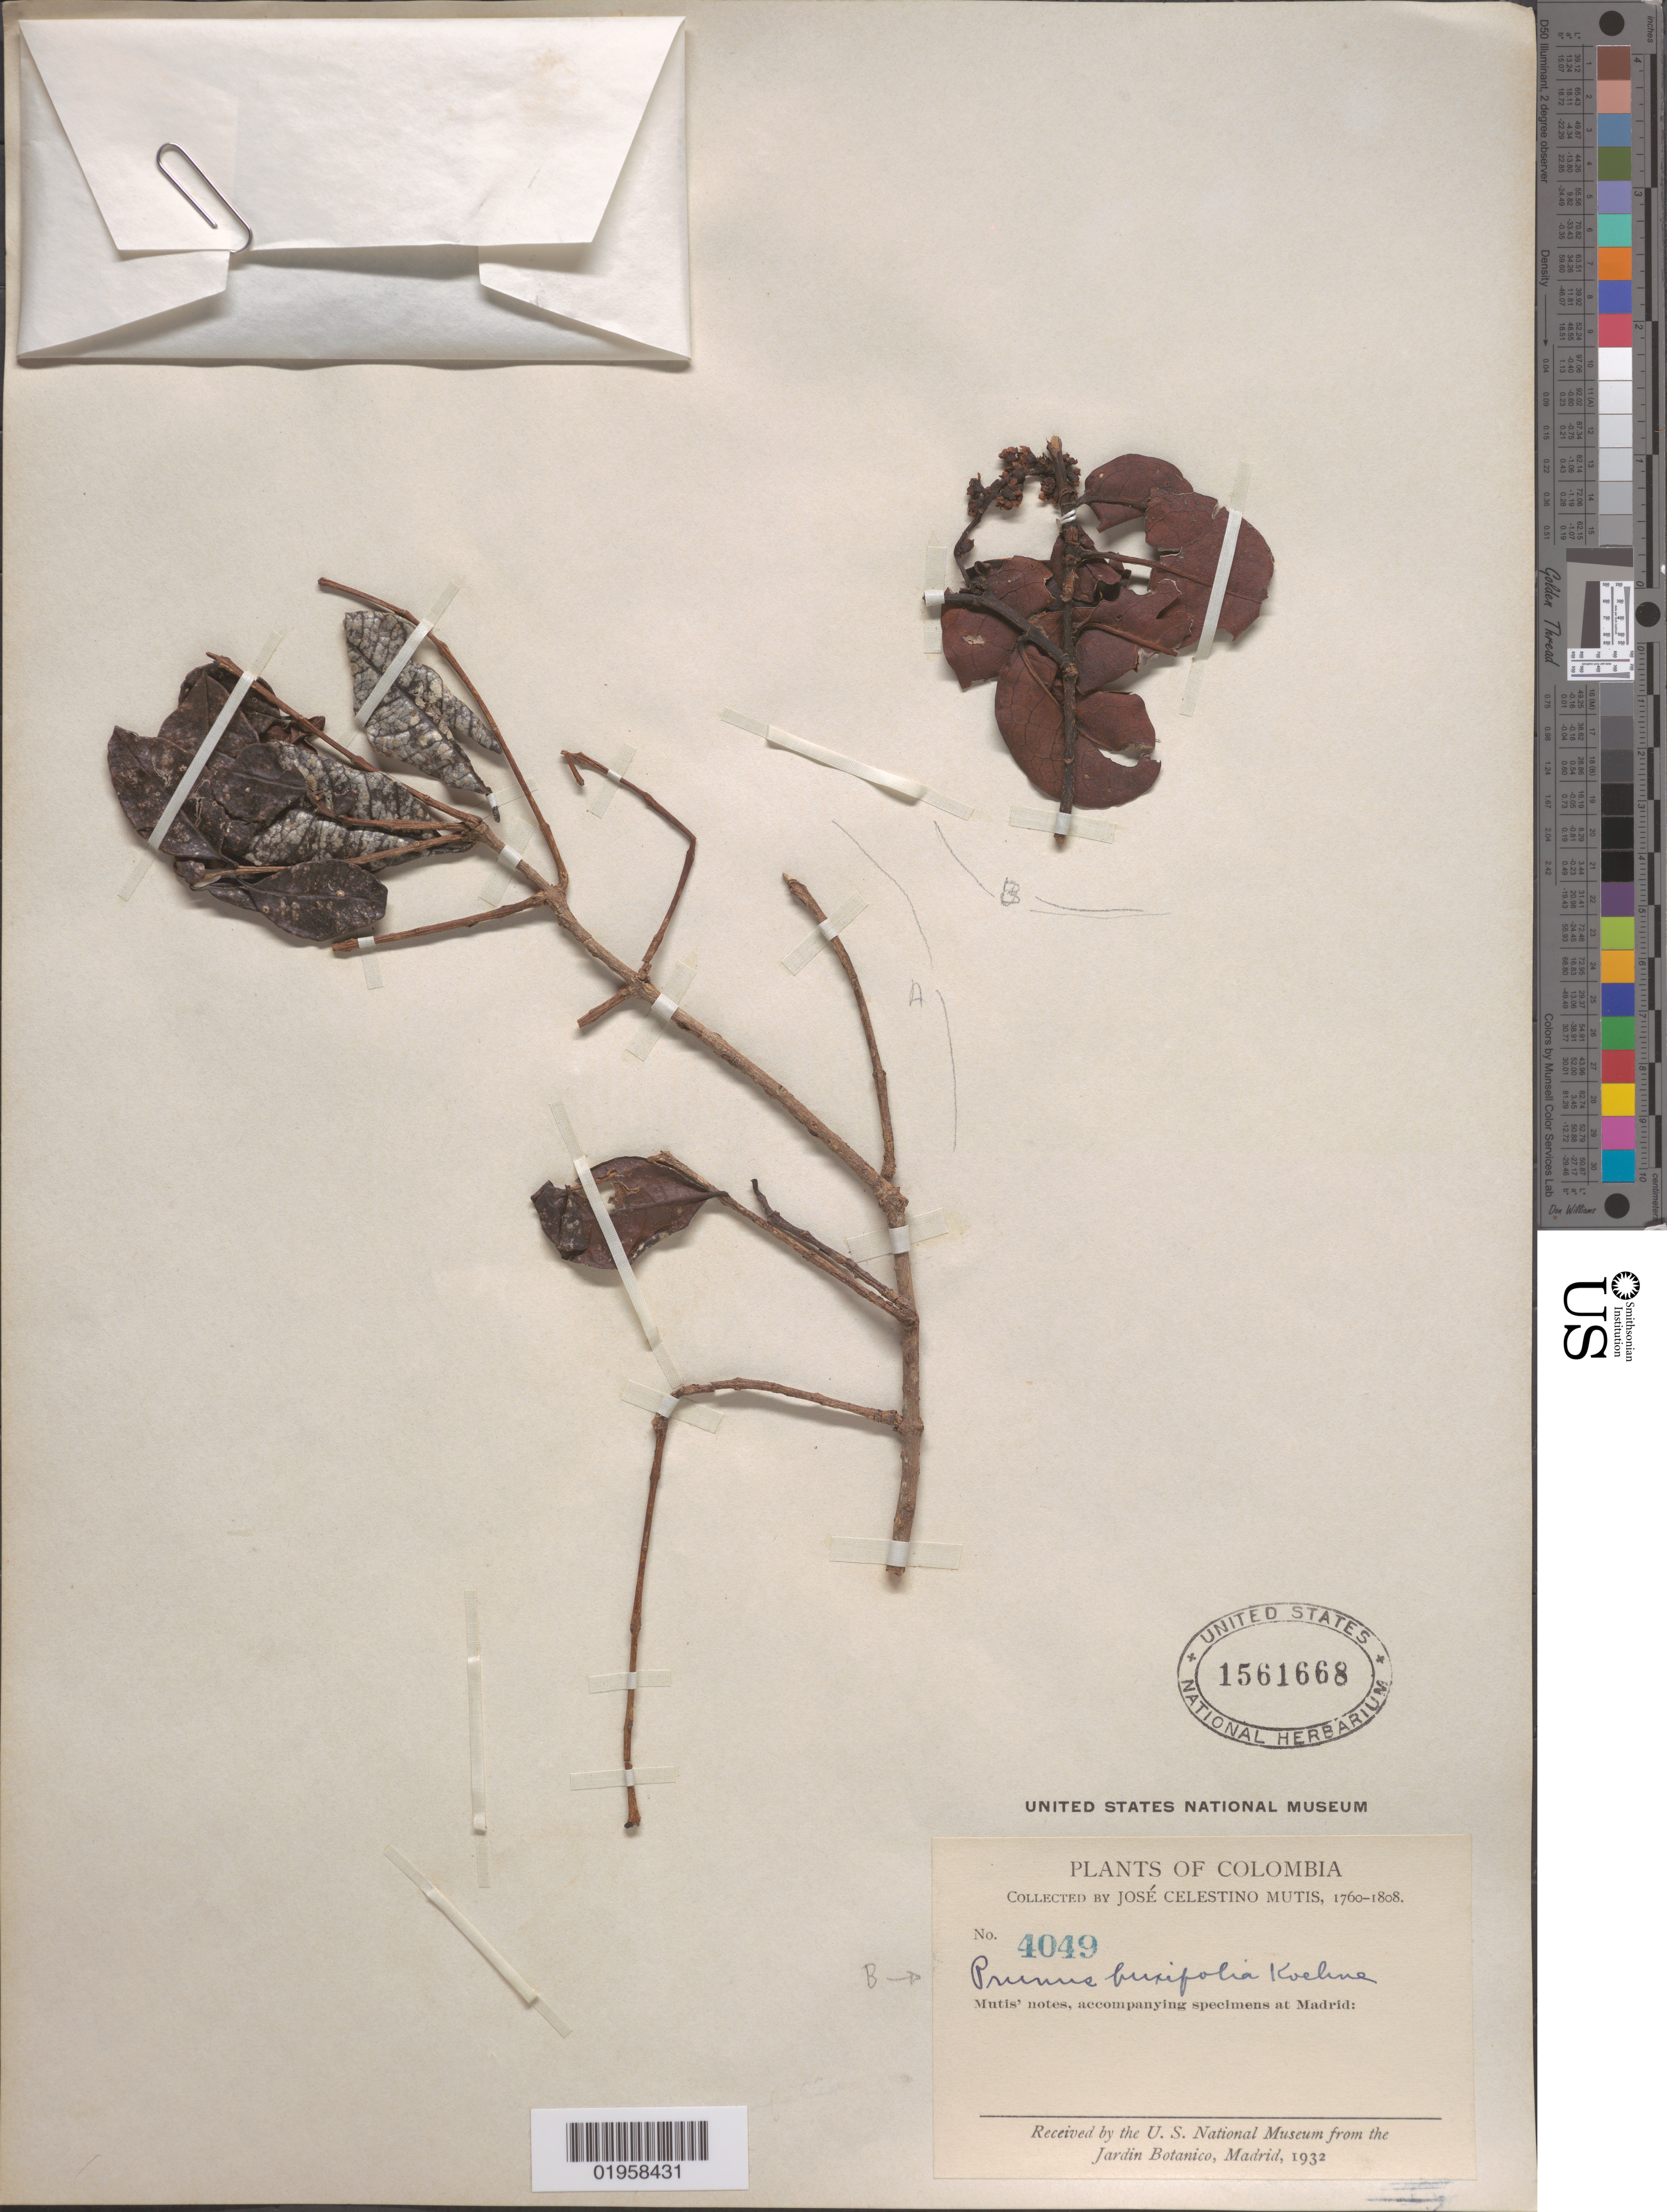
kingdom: Plantae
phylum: Tracheophyta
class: Magnoliopsida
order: Rosales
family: Rosaceae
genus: Prunus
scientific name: Prunus buxifolia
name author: Koehne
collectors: J. C. B. Mutis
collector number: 4049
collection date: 1760/1808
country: Colombia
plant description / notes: Possible mixed collection but only one det.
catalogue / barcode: US 1561668